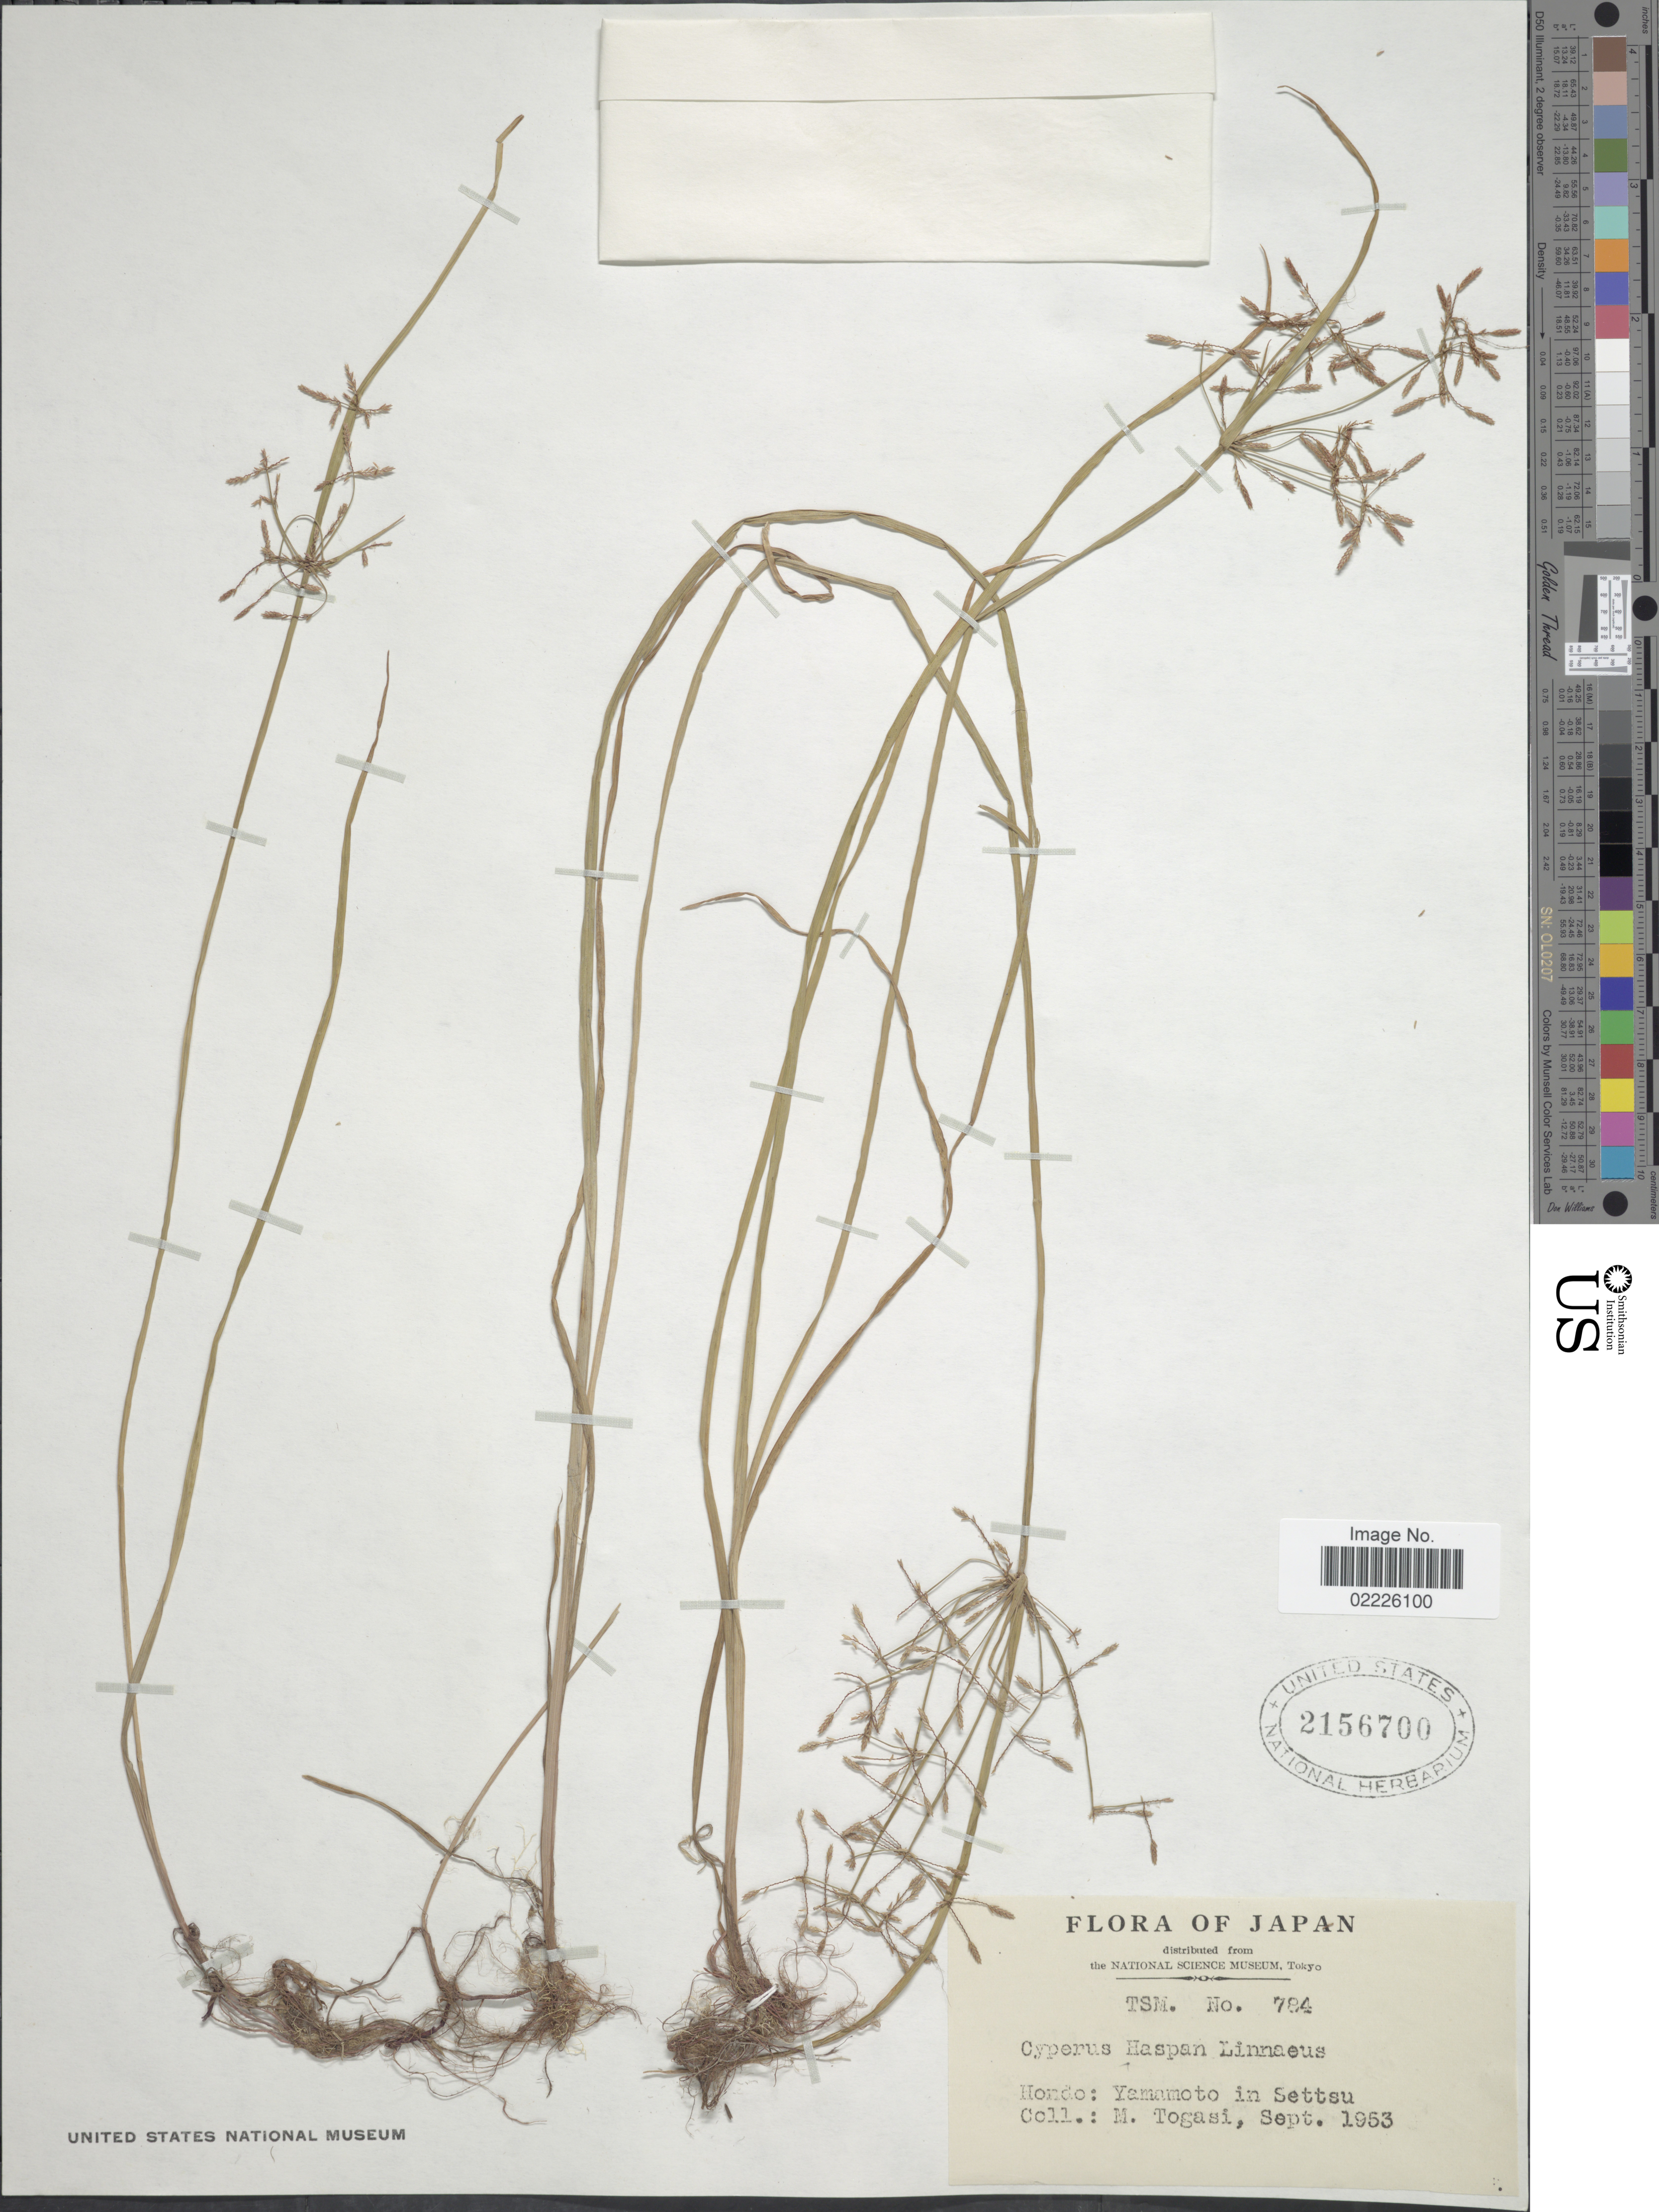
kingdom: Plantae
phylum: Tracheophyta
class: Liliopsida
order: Poales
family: Cyperaceae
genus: Cyperus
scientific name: Cyperus haspan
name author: L.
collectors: M. Togasi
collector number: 784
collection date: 1953-09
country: Japan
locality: Hondo: Yamamoto in Settsu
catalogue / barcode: US 2156700